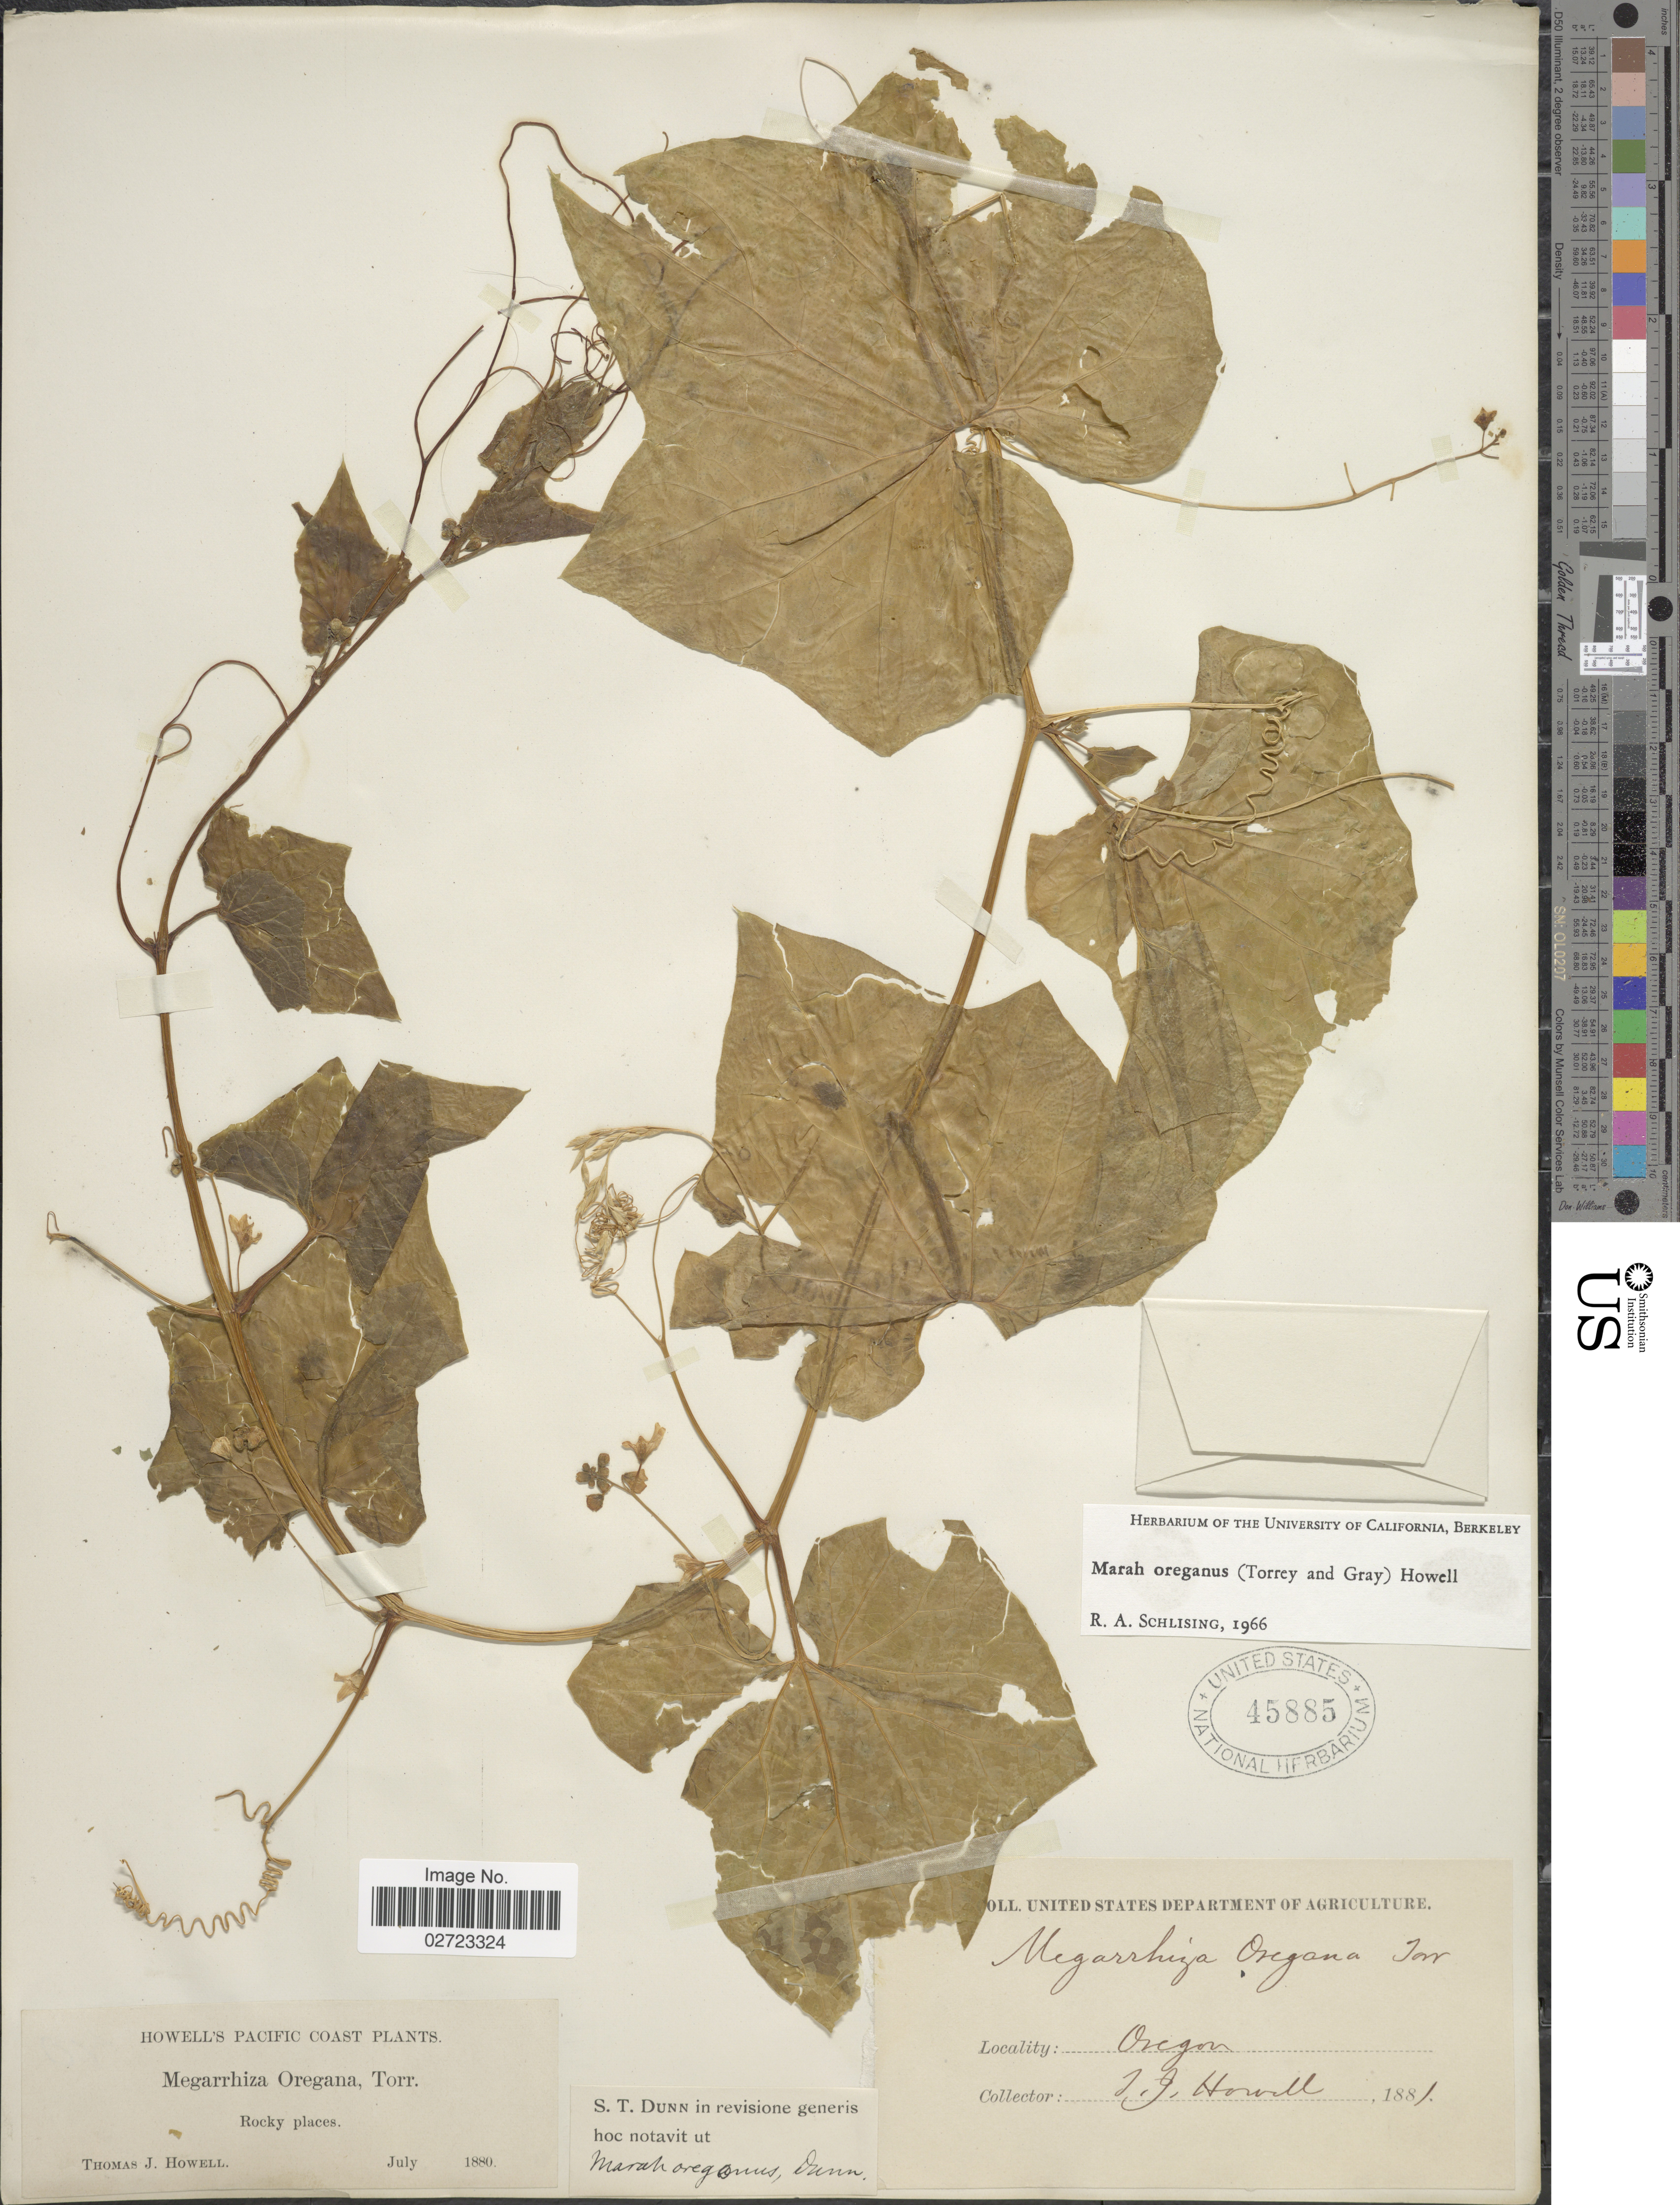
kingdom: Plantae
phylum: Tracheophyta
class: Magnoliopsida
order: Cucurbitales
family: Cucurbitaceae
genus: Marah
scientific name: Marah oregana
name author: (Torr. & A. Gray) Howell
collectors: T. J. Howell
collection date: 1880-07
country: United States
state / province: Oregon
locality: Pacific Coast.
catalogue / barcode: US 45885